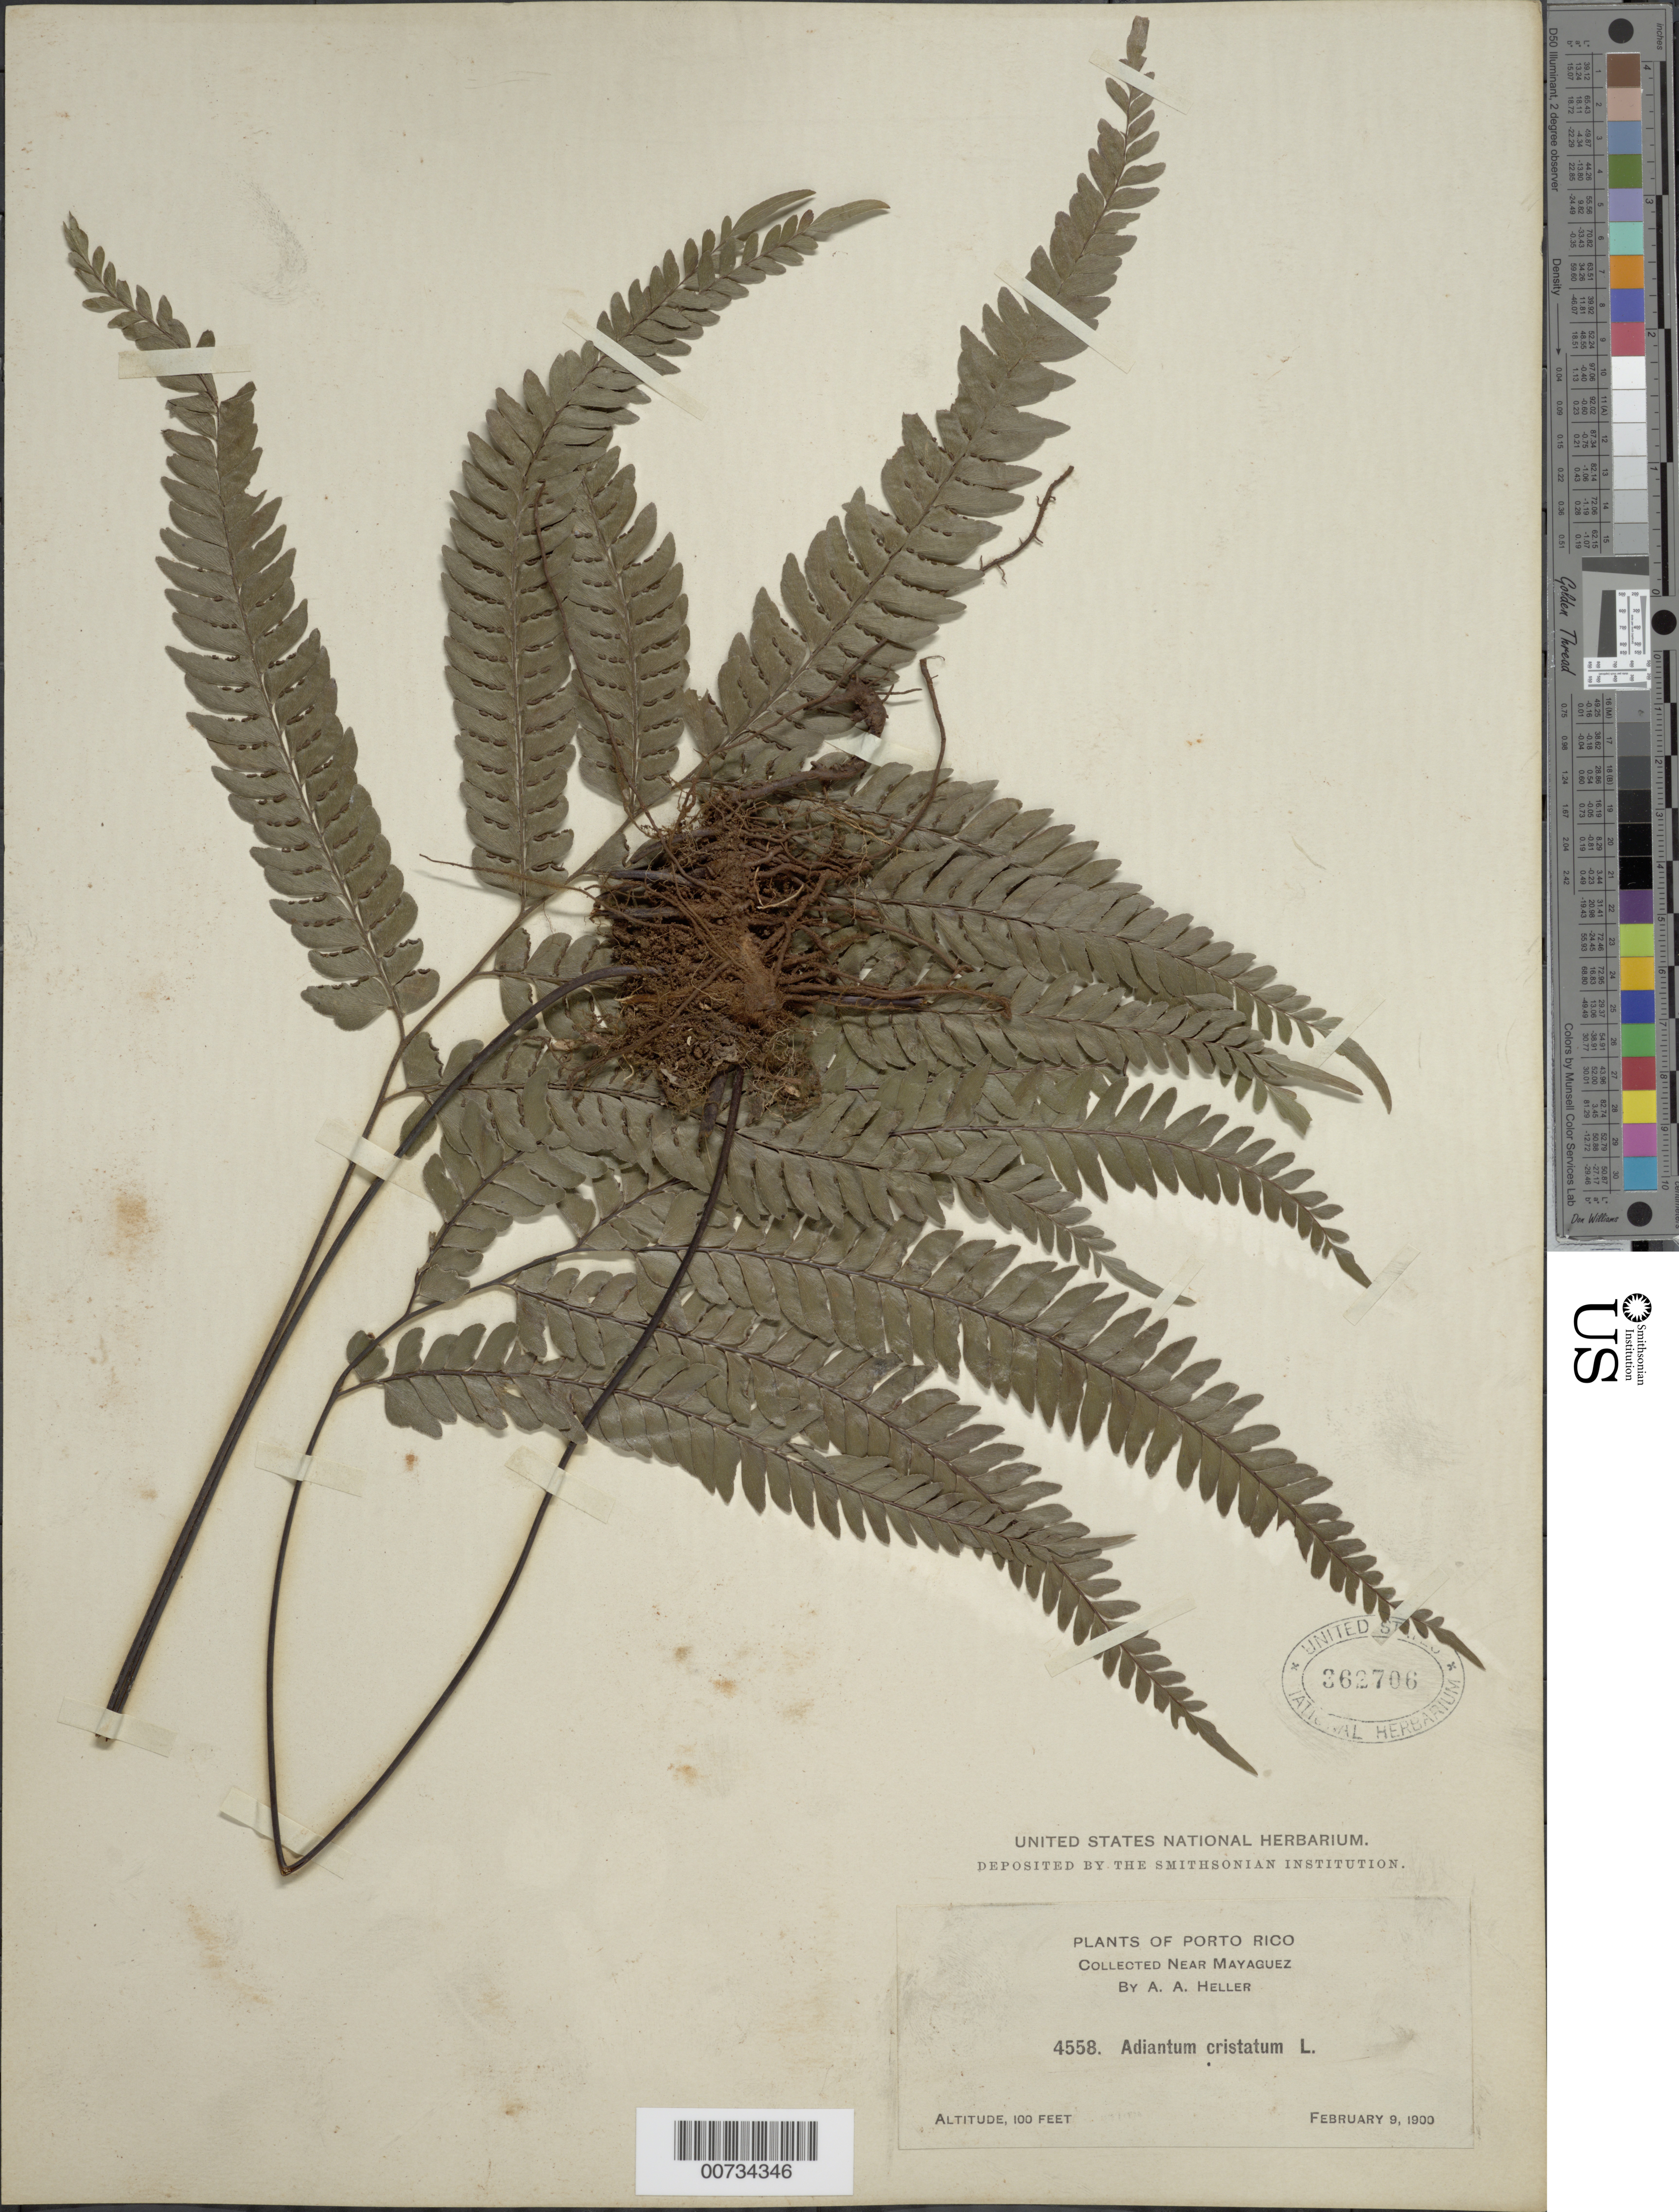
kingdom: Plantae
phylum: Tracheophyta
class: Polypodiopsida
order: Polypodiales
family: Pteridaceae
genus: Adiantum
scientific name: Adiantum pyramidale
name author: (L.) Willd.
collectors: A. A. Heller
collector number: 4558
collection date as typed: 09 Feb 1900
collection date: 1900-02-09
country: Puerto Rico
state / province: Mayagüez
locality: Mayaguez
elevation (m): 30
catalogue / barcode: US 362706